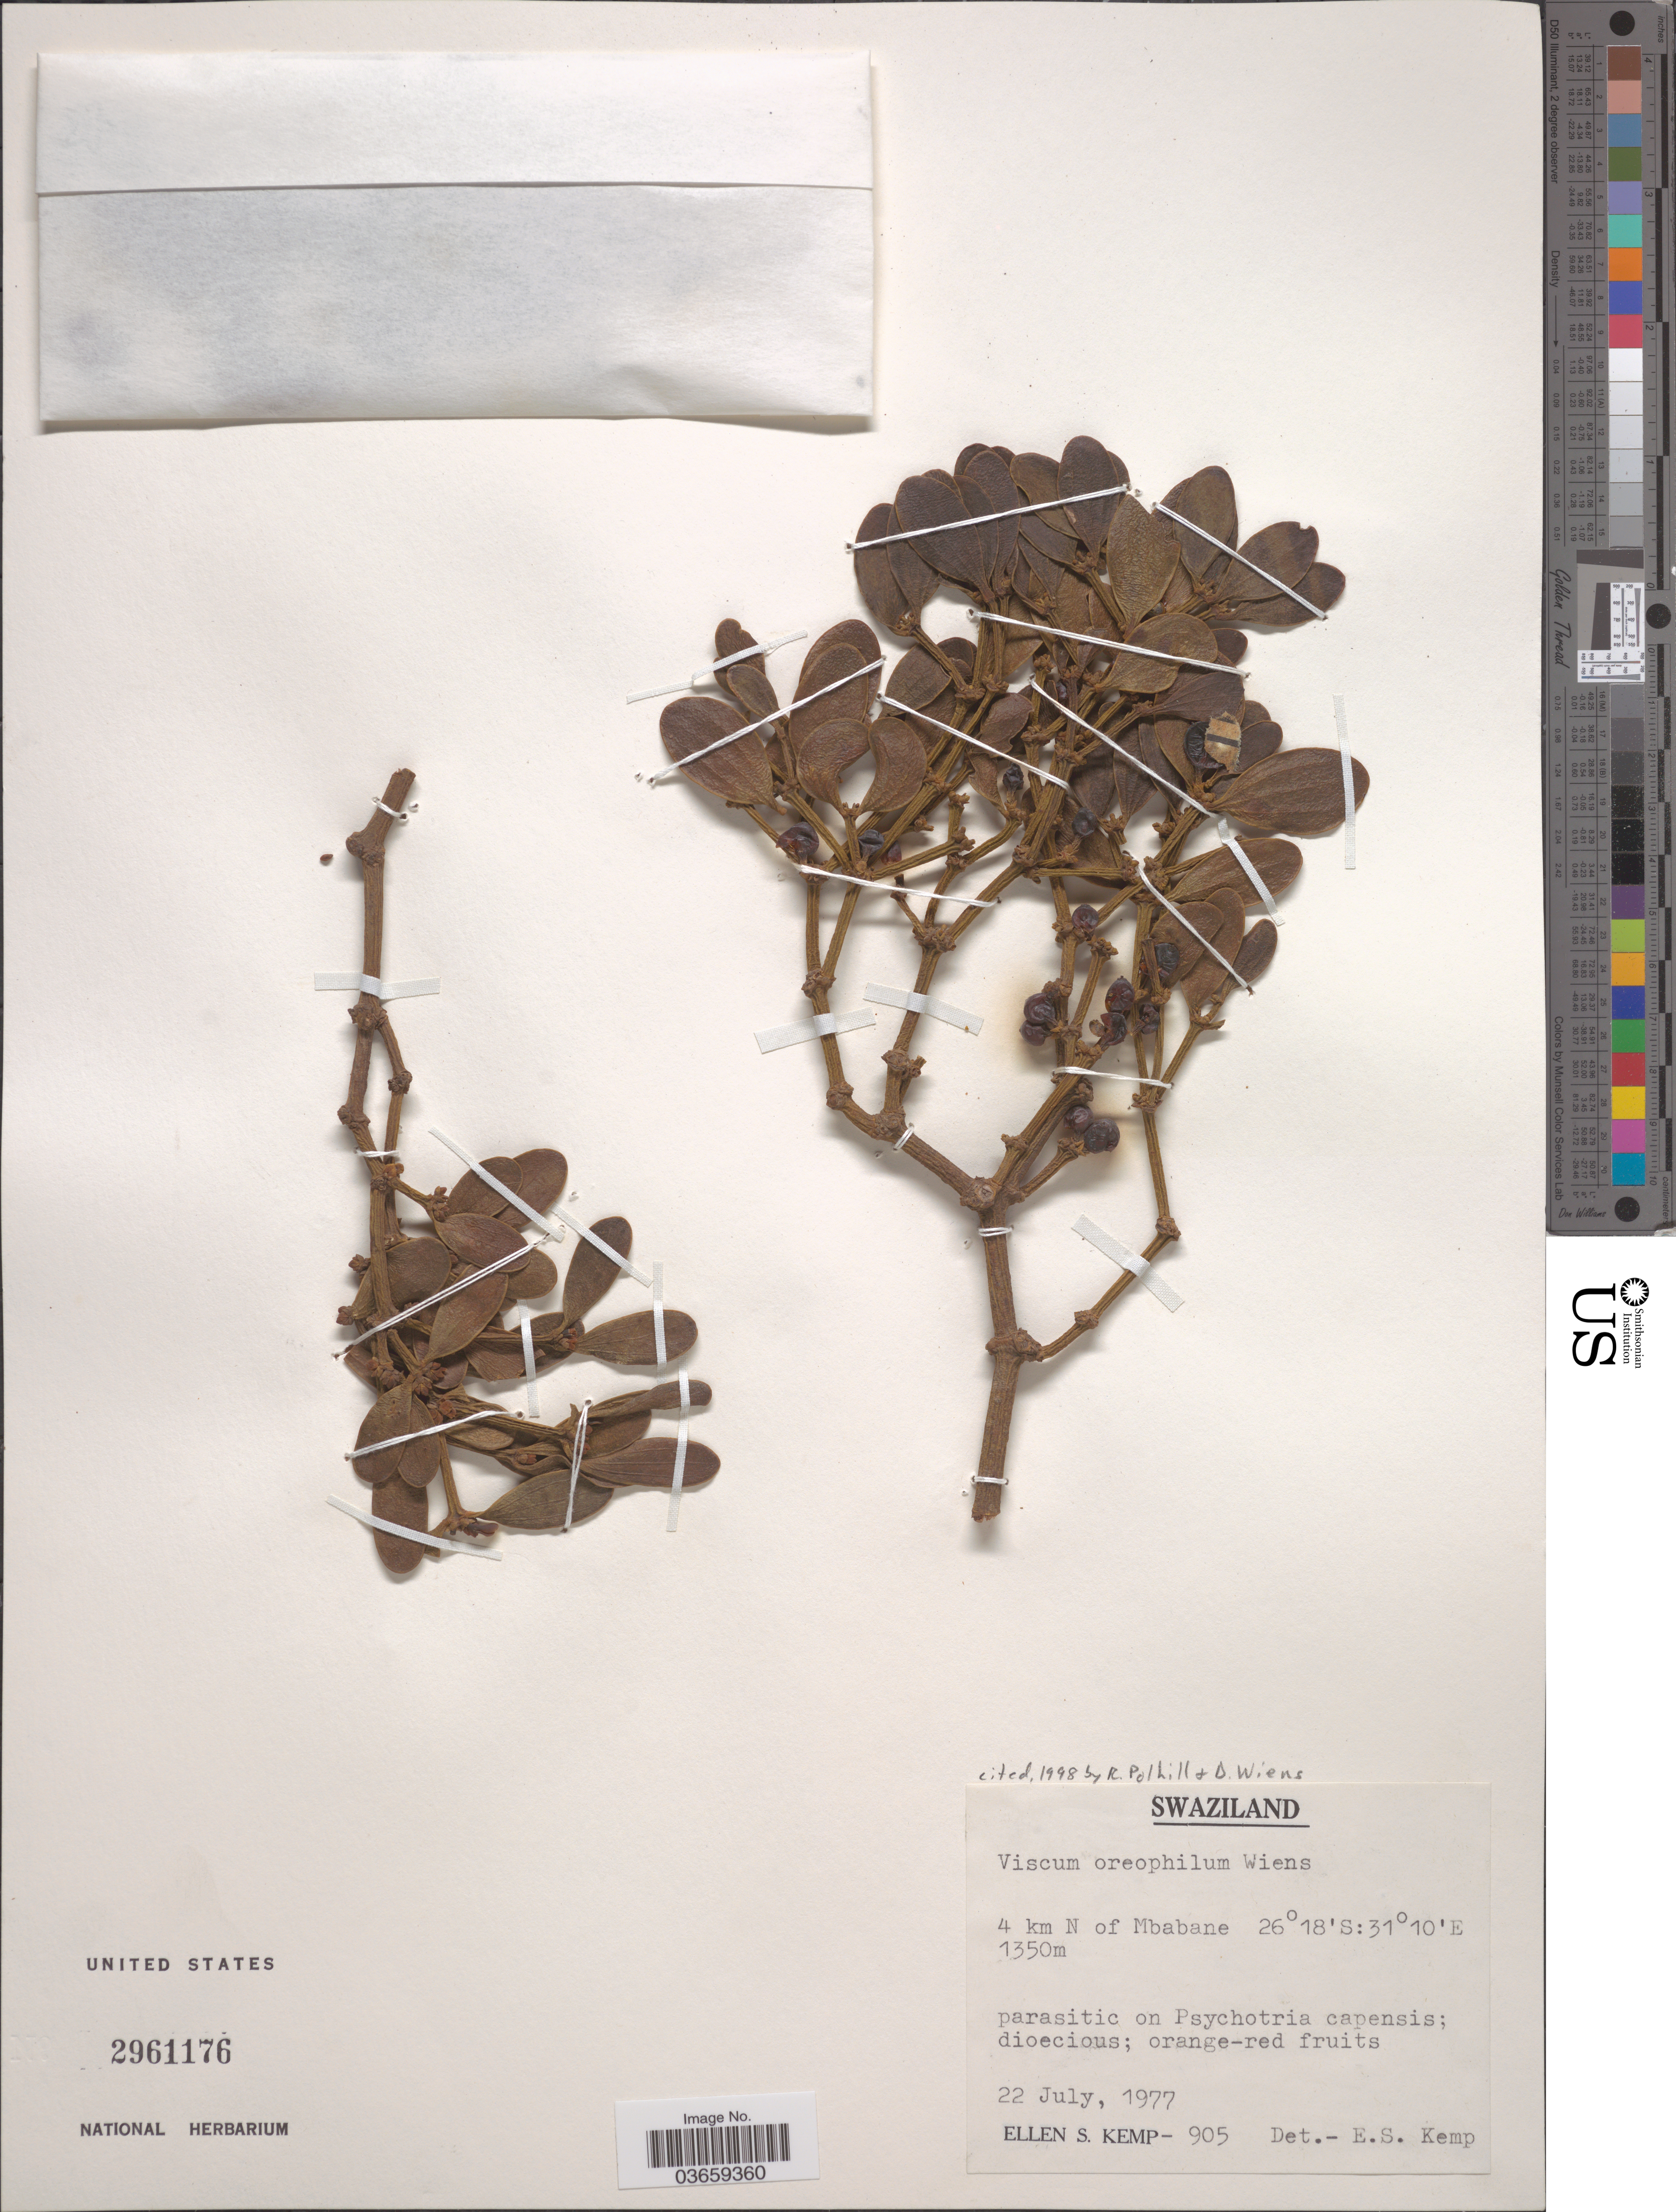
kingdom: Plantae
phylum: Tracheophyta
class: Magnoliopsida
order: Santalales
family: Viscaceae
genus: Viscum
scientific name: Viscum oreophilum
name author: Wiens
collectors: E. S. Kemp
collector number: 905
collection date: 1977-07-22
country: Eswatini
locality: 4 km N of Mbabane.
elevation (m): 1350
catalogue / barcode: US 2961176